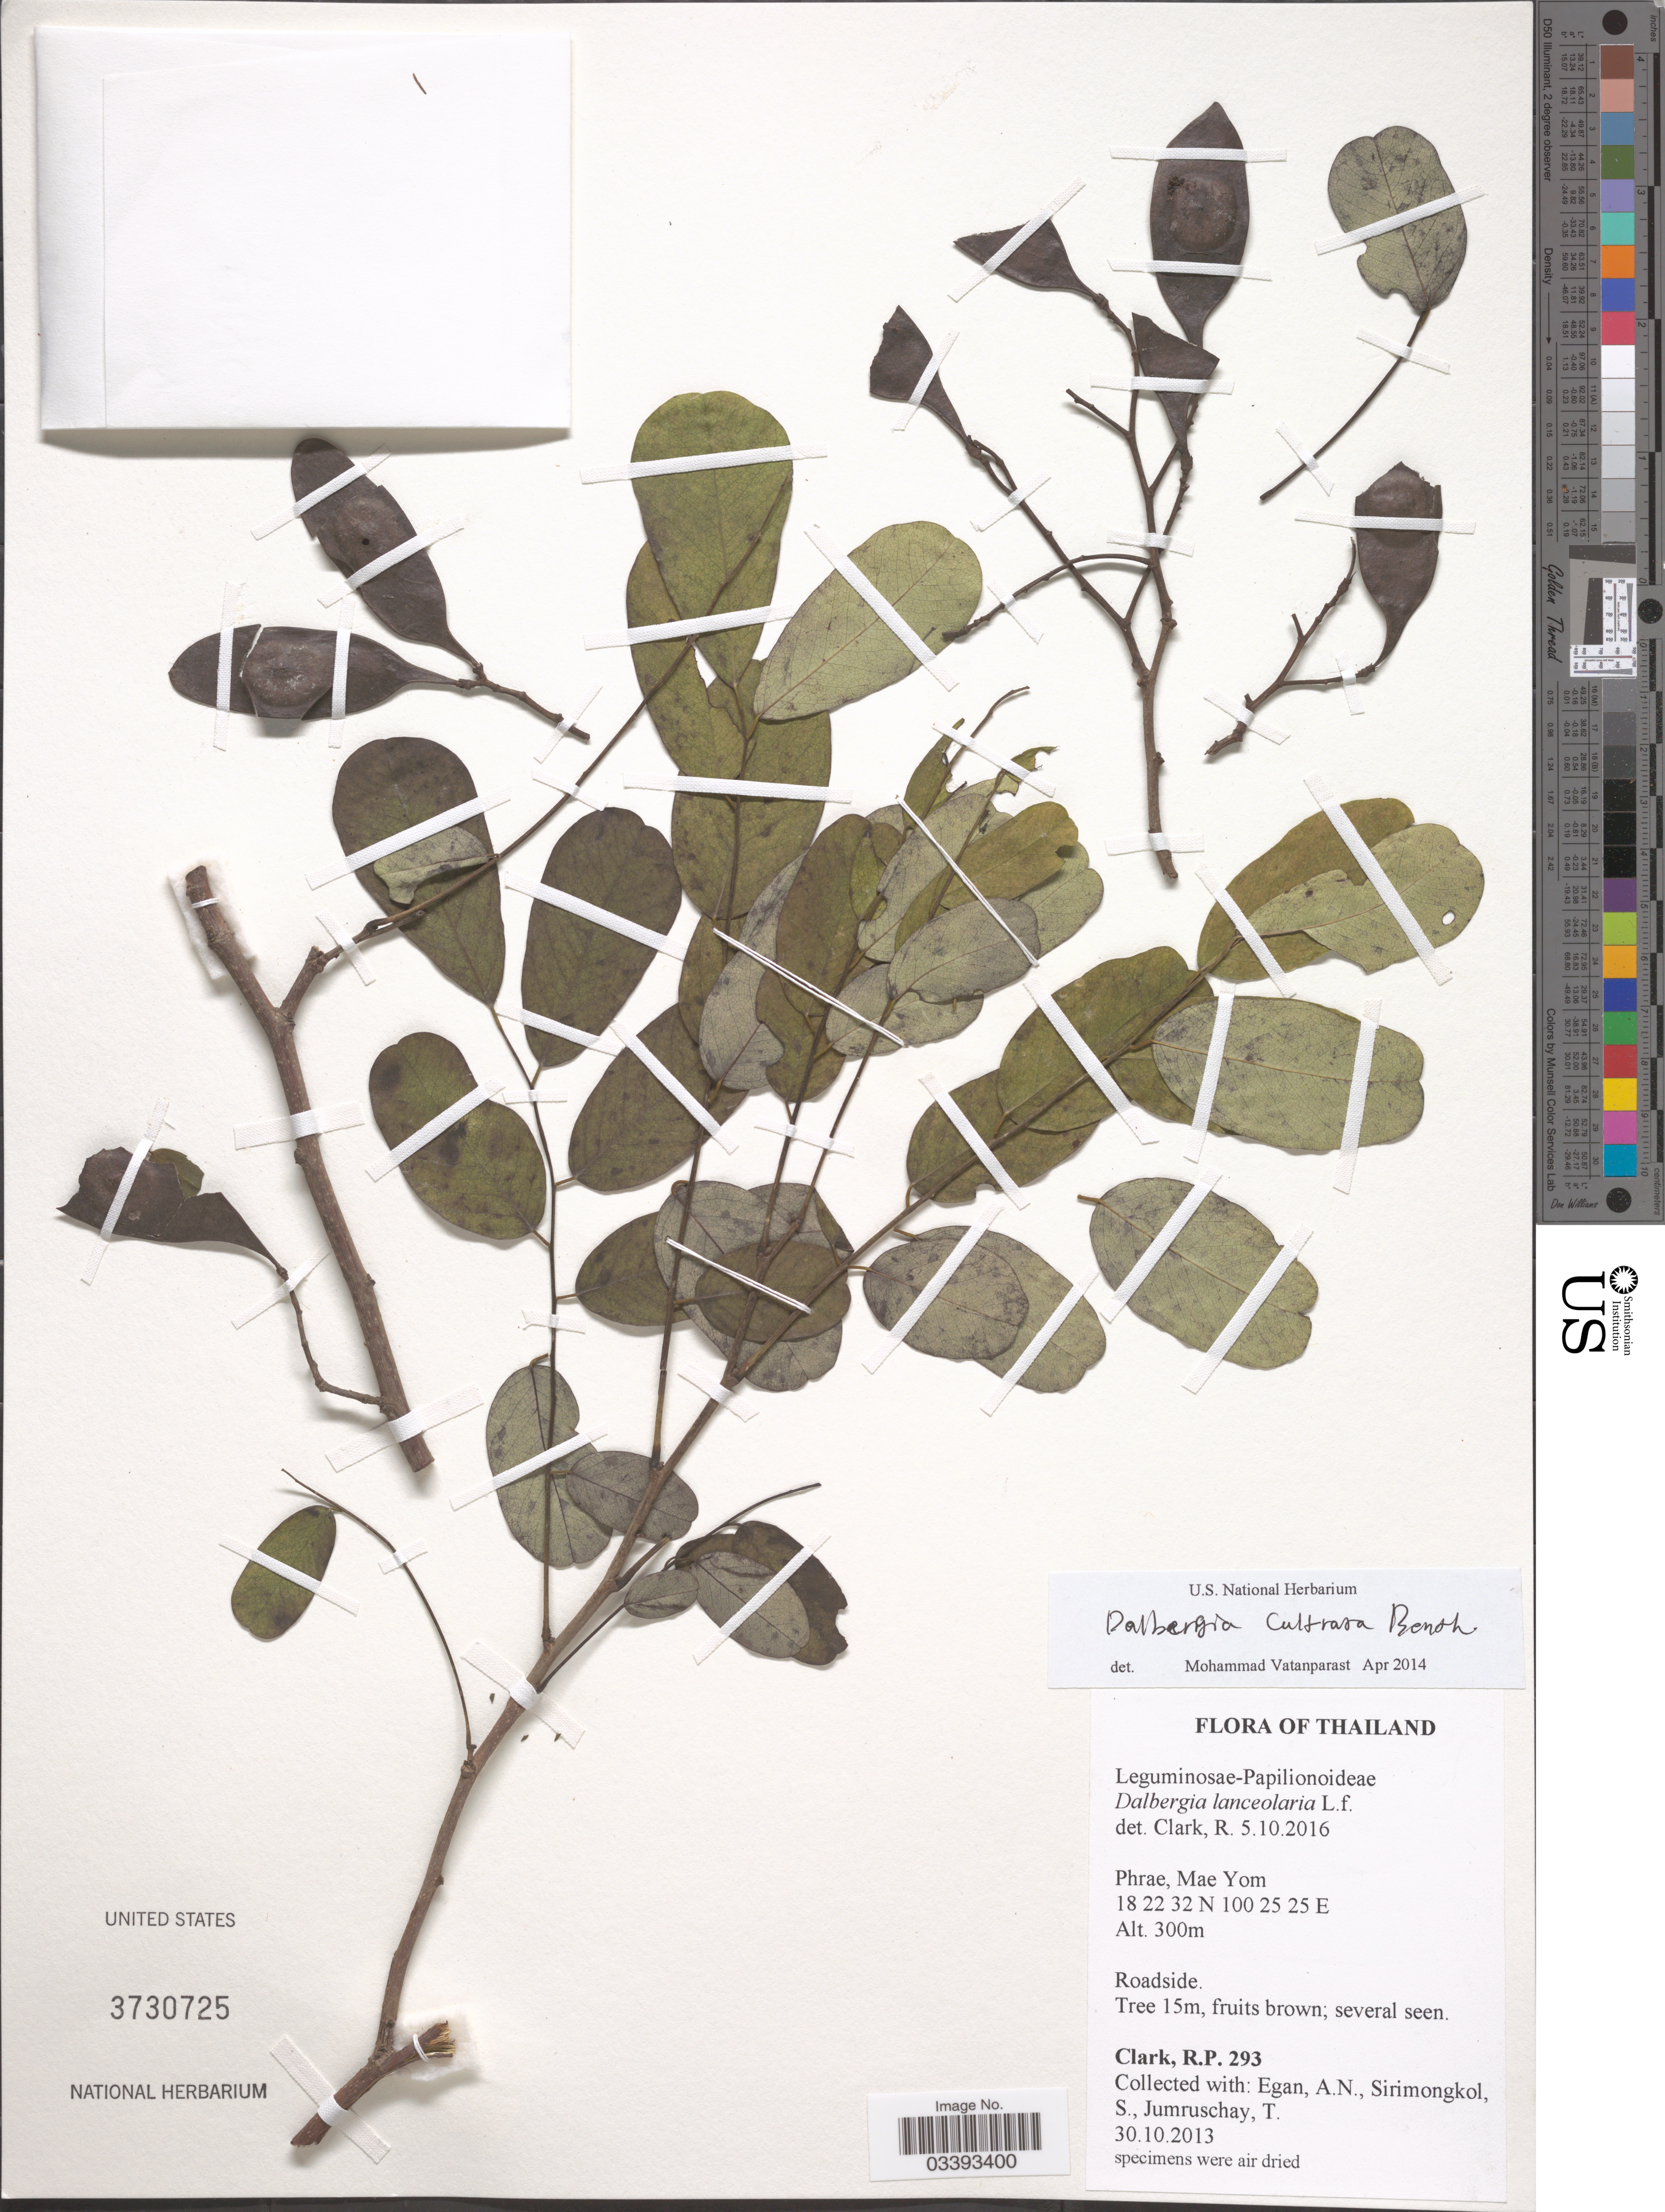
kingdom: Plantae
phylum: Tracheophyta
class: Magnoliopsida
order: Fabales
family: Fabaceae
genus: Dalbergia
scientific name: Dalbergia cultrata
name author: Graham ex Benth.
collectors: R. P. Clark, A. N. Egan, S. Sirimongkol & T. Jumruschay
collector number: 293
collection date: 2013-10-30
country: Thailand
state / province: Phrae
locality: Mae Yom.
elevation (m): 300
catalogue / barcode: US 3730725